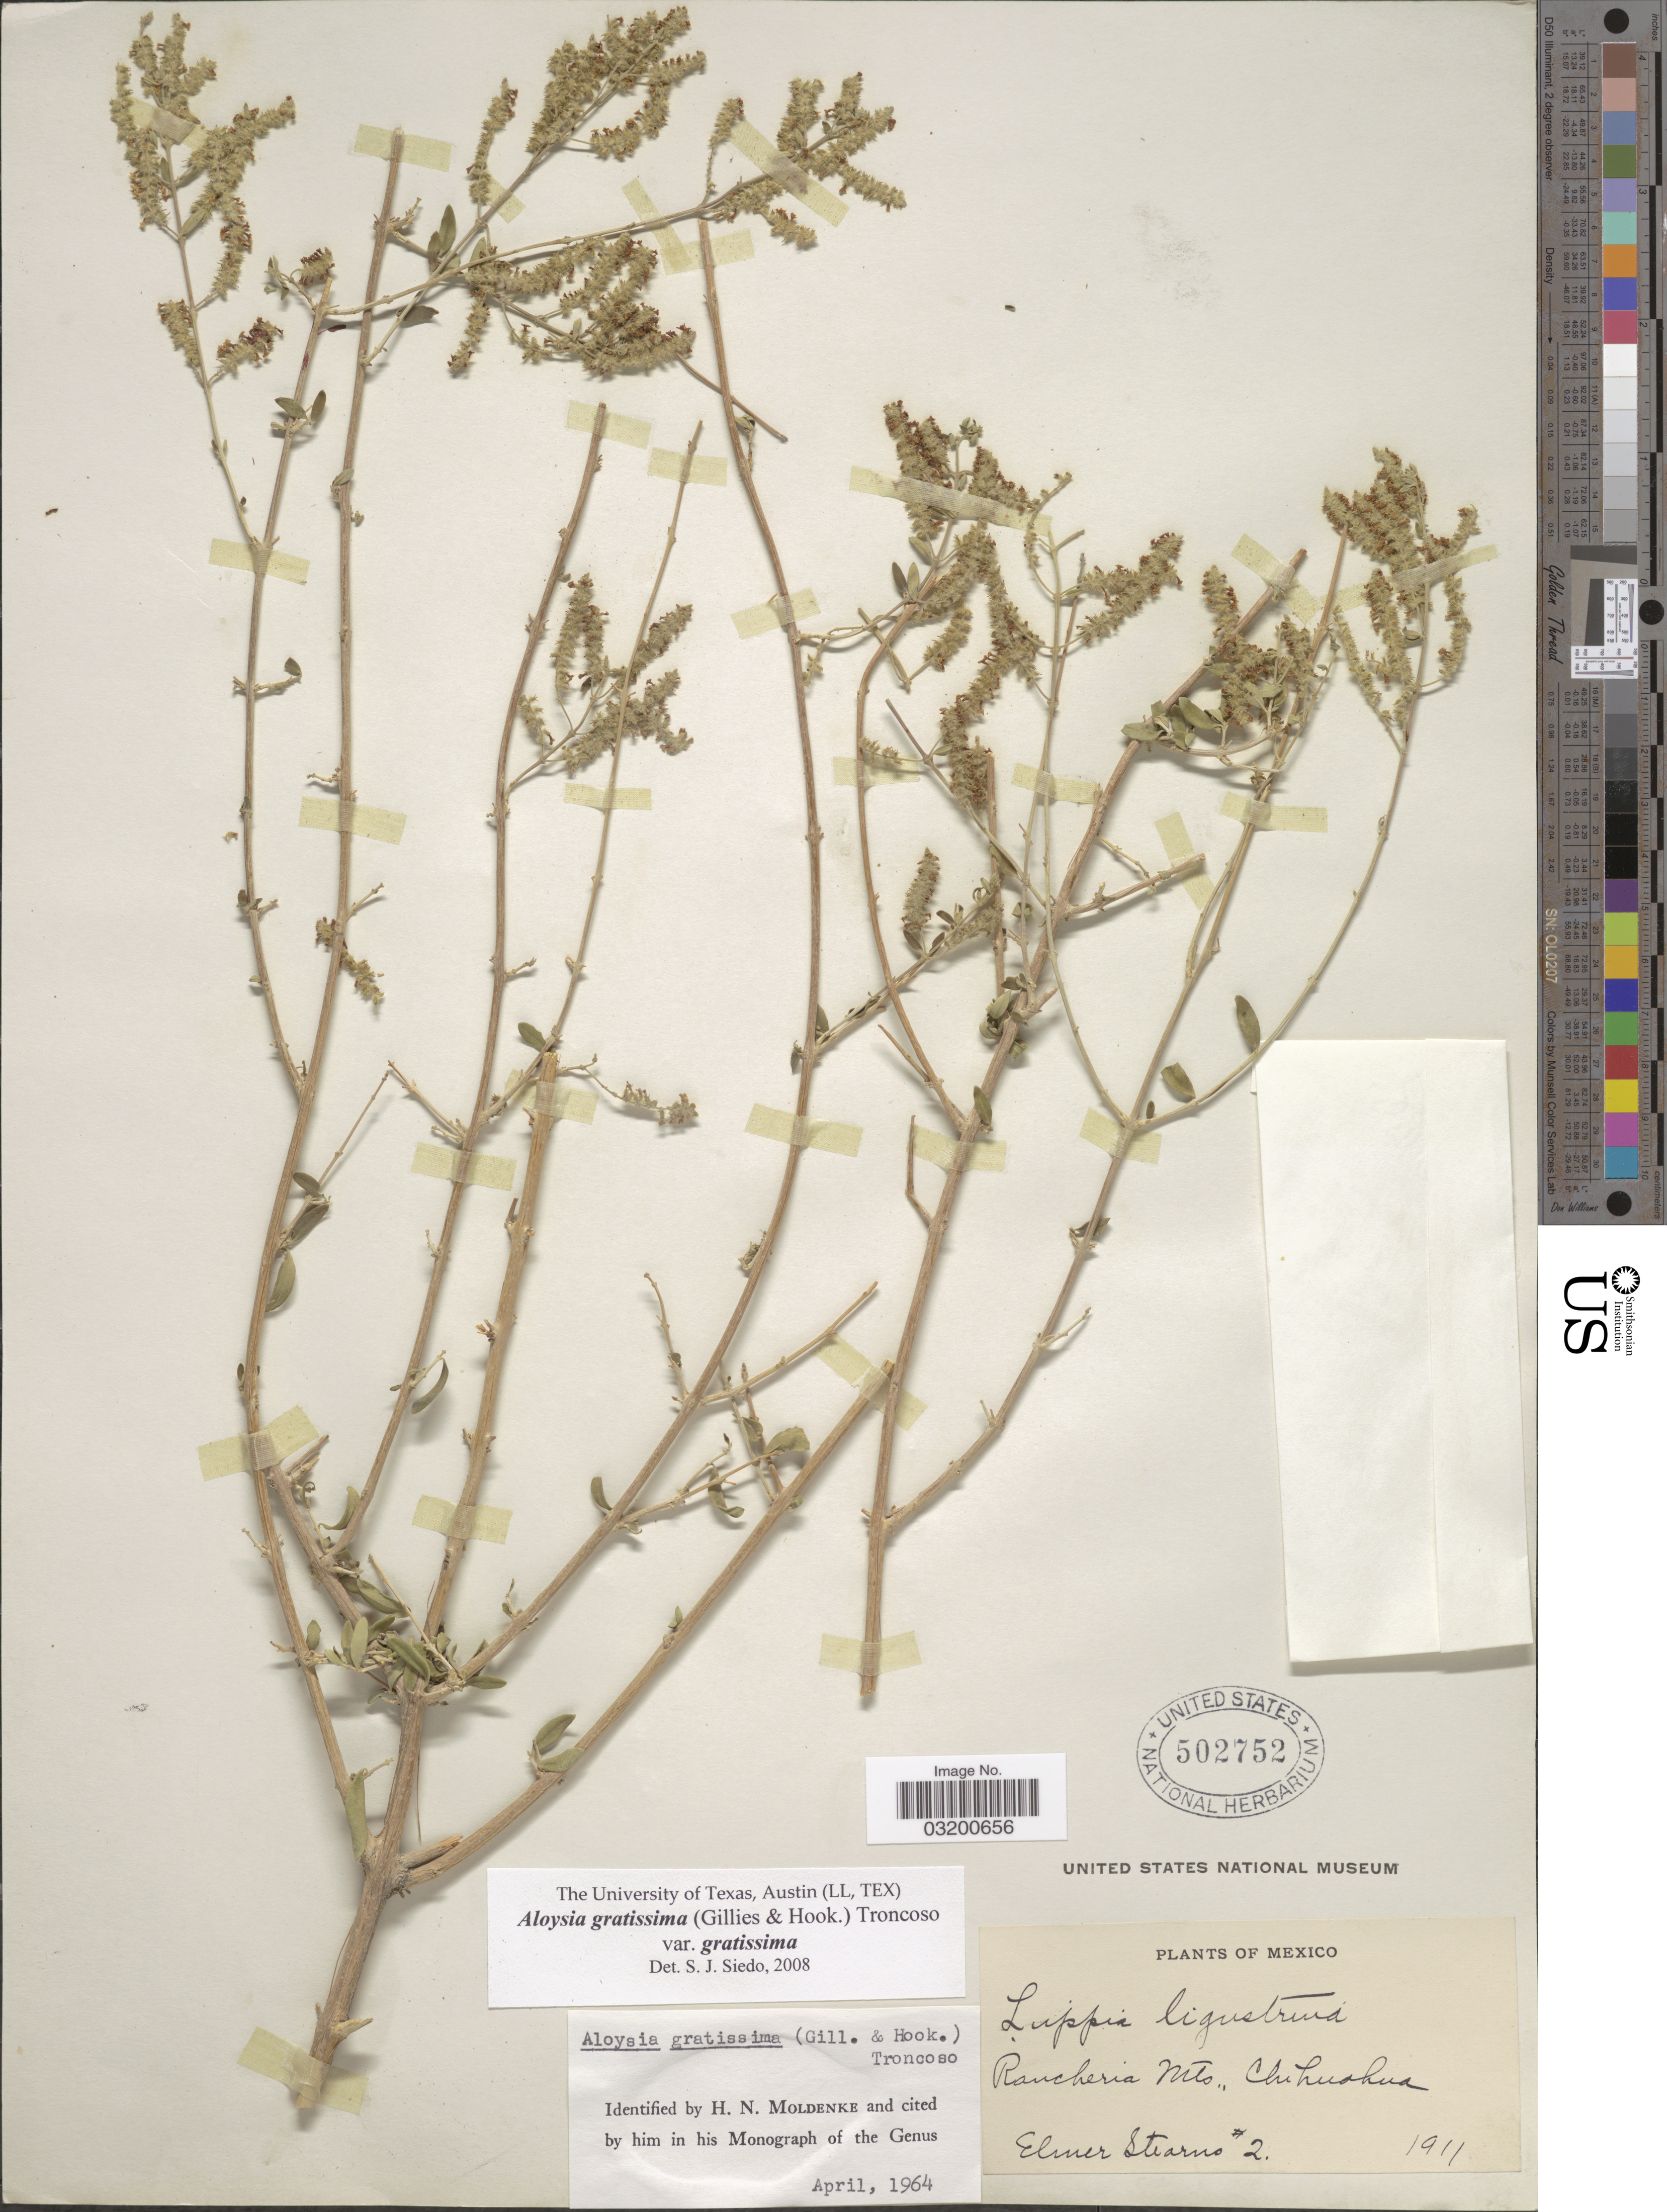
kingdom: Plantae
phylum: Tracheophyta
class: Magnoliopsida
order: Lamiales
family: Verbenaceae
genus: Aloysia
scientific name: Aloysia gratissima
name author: (Gillies & Hook.) Tronc.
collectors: E. Stearns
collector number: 2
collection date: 1911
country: Mexico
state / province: Chihuahua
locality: Rancheria Mts.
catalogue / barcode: US 502752